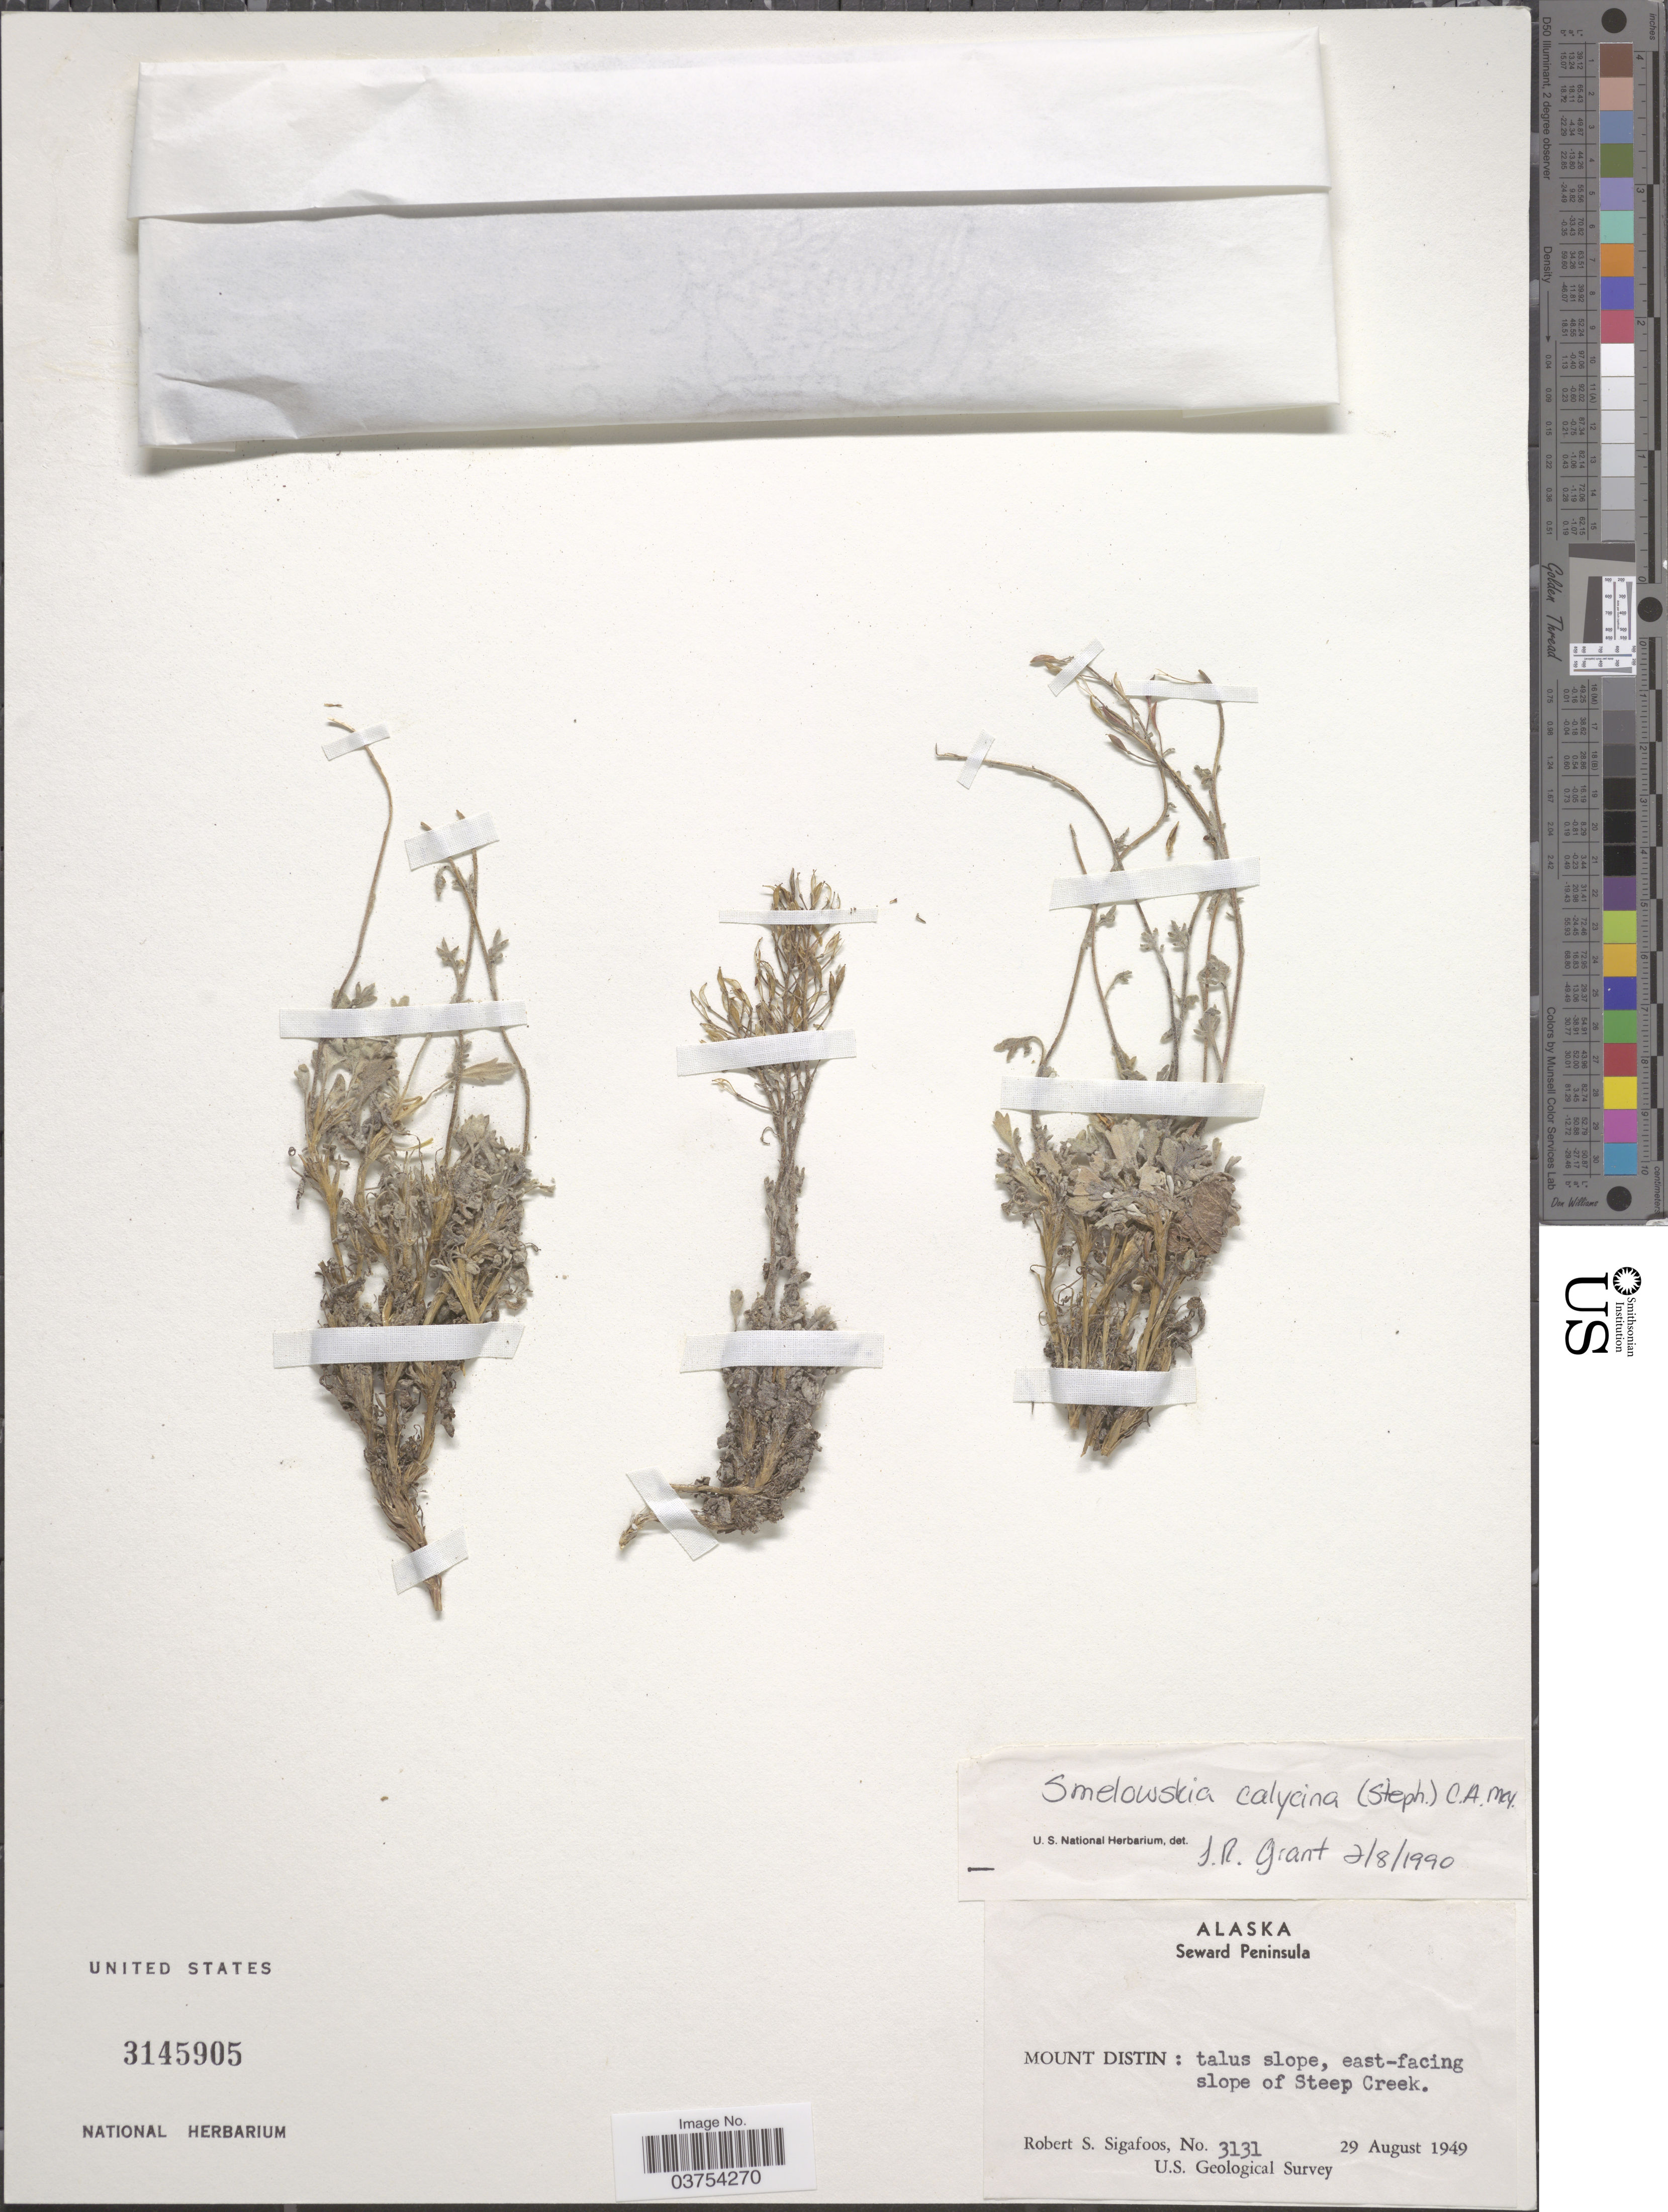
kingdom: Plantae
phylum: Tracheophyta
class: Magnoliopsida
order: Brassicales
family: Brassicaceae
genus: Smelowskia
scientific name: Smelowskia calycina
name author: (Stephan) C.A. Mey.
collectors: R. Sigafoos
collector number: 3131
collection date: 1949-08-29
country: United States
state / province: Alaska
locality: Seward Peninsula. Mount Distin: talus slope, east-facing slope of Steep Creek.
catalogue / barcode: US 3145905